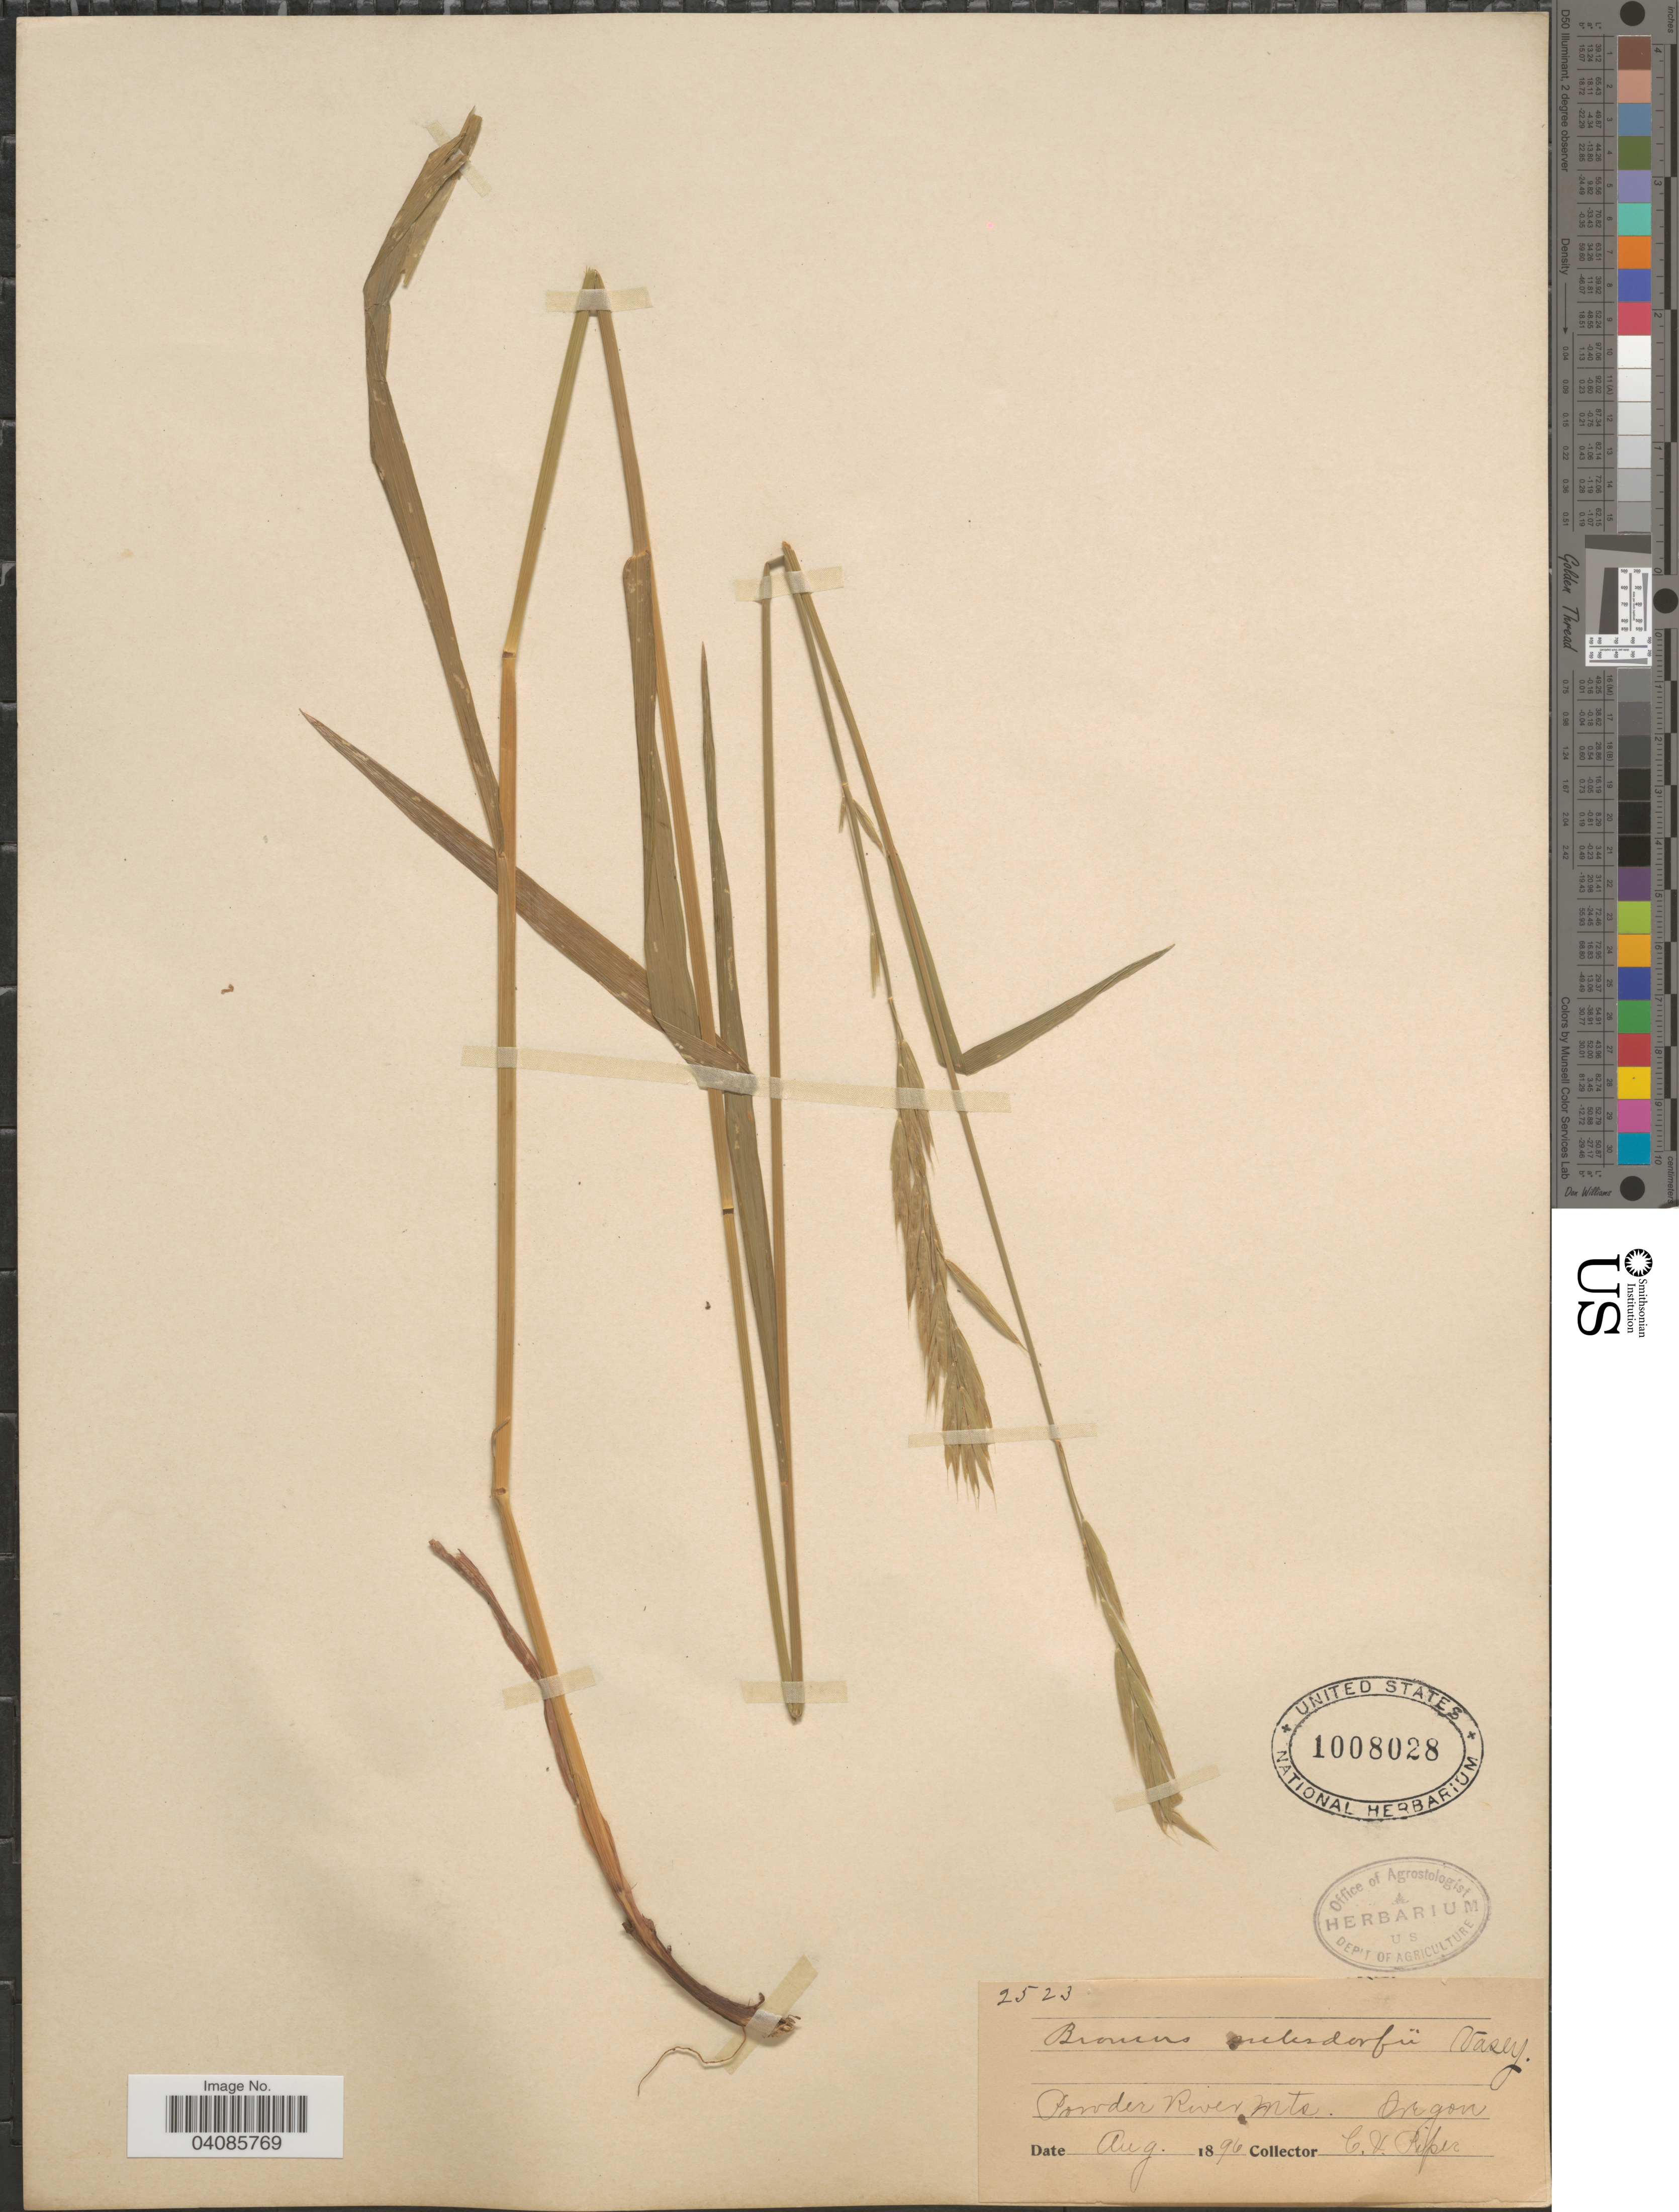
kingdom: Plantae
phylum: Tracheophyta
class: Liliopsida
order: Poales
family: Poaceae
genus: Bromus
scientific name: Bromus suksdorfii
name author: Vasey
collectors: C. V. Piper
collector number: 2523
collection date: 1896-08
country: United States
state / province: Oregon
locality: Powder River Mts.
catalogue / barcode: US 1008028